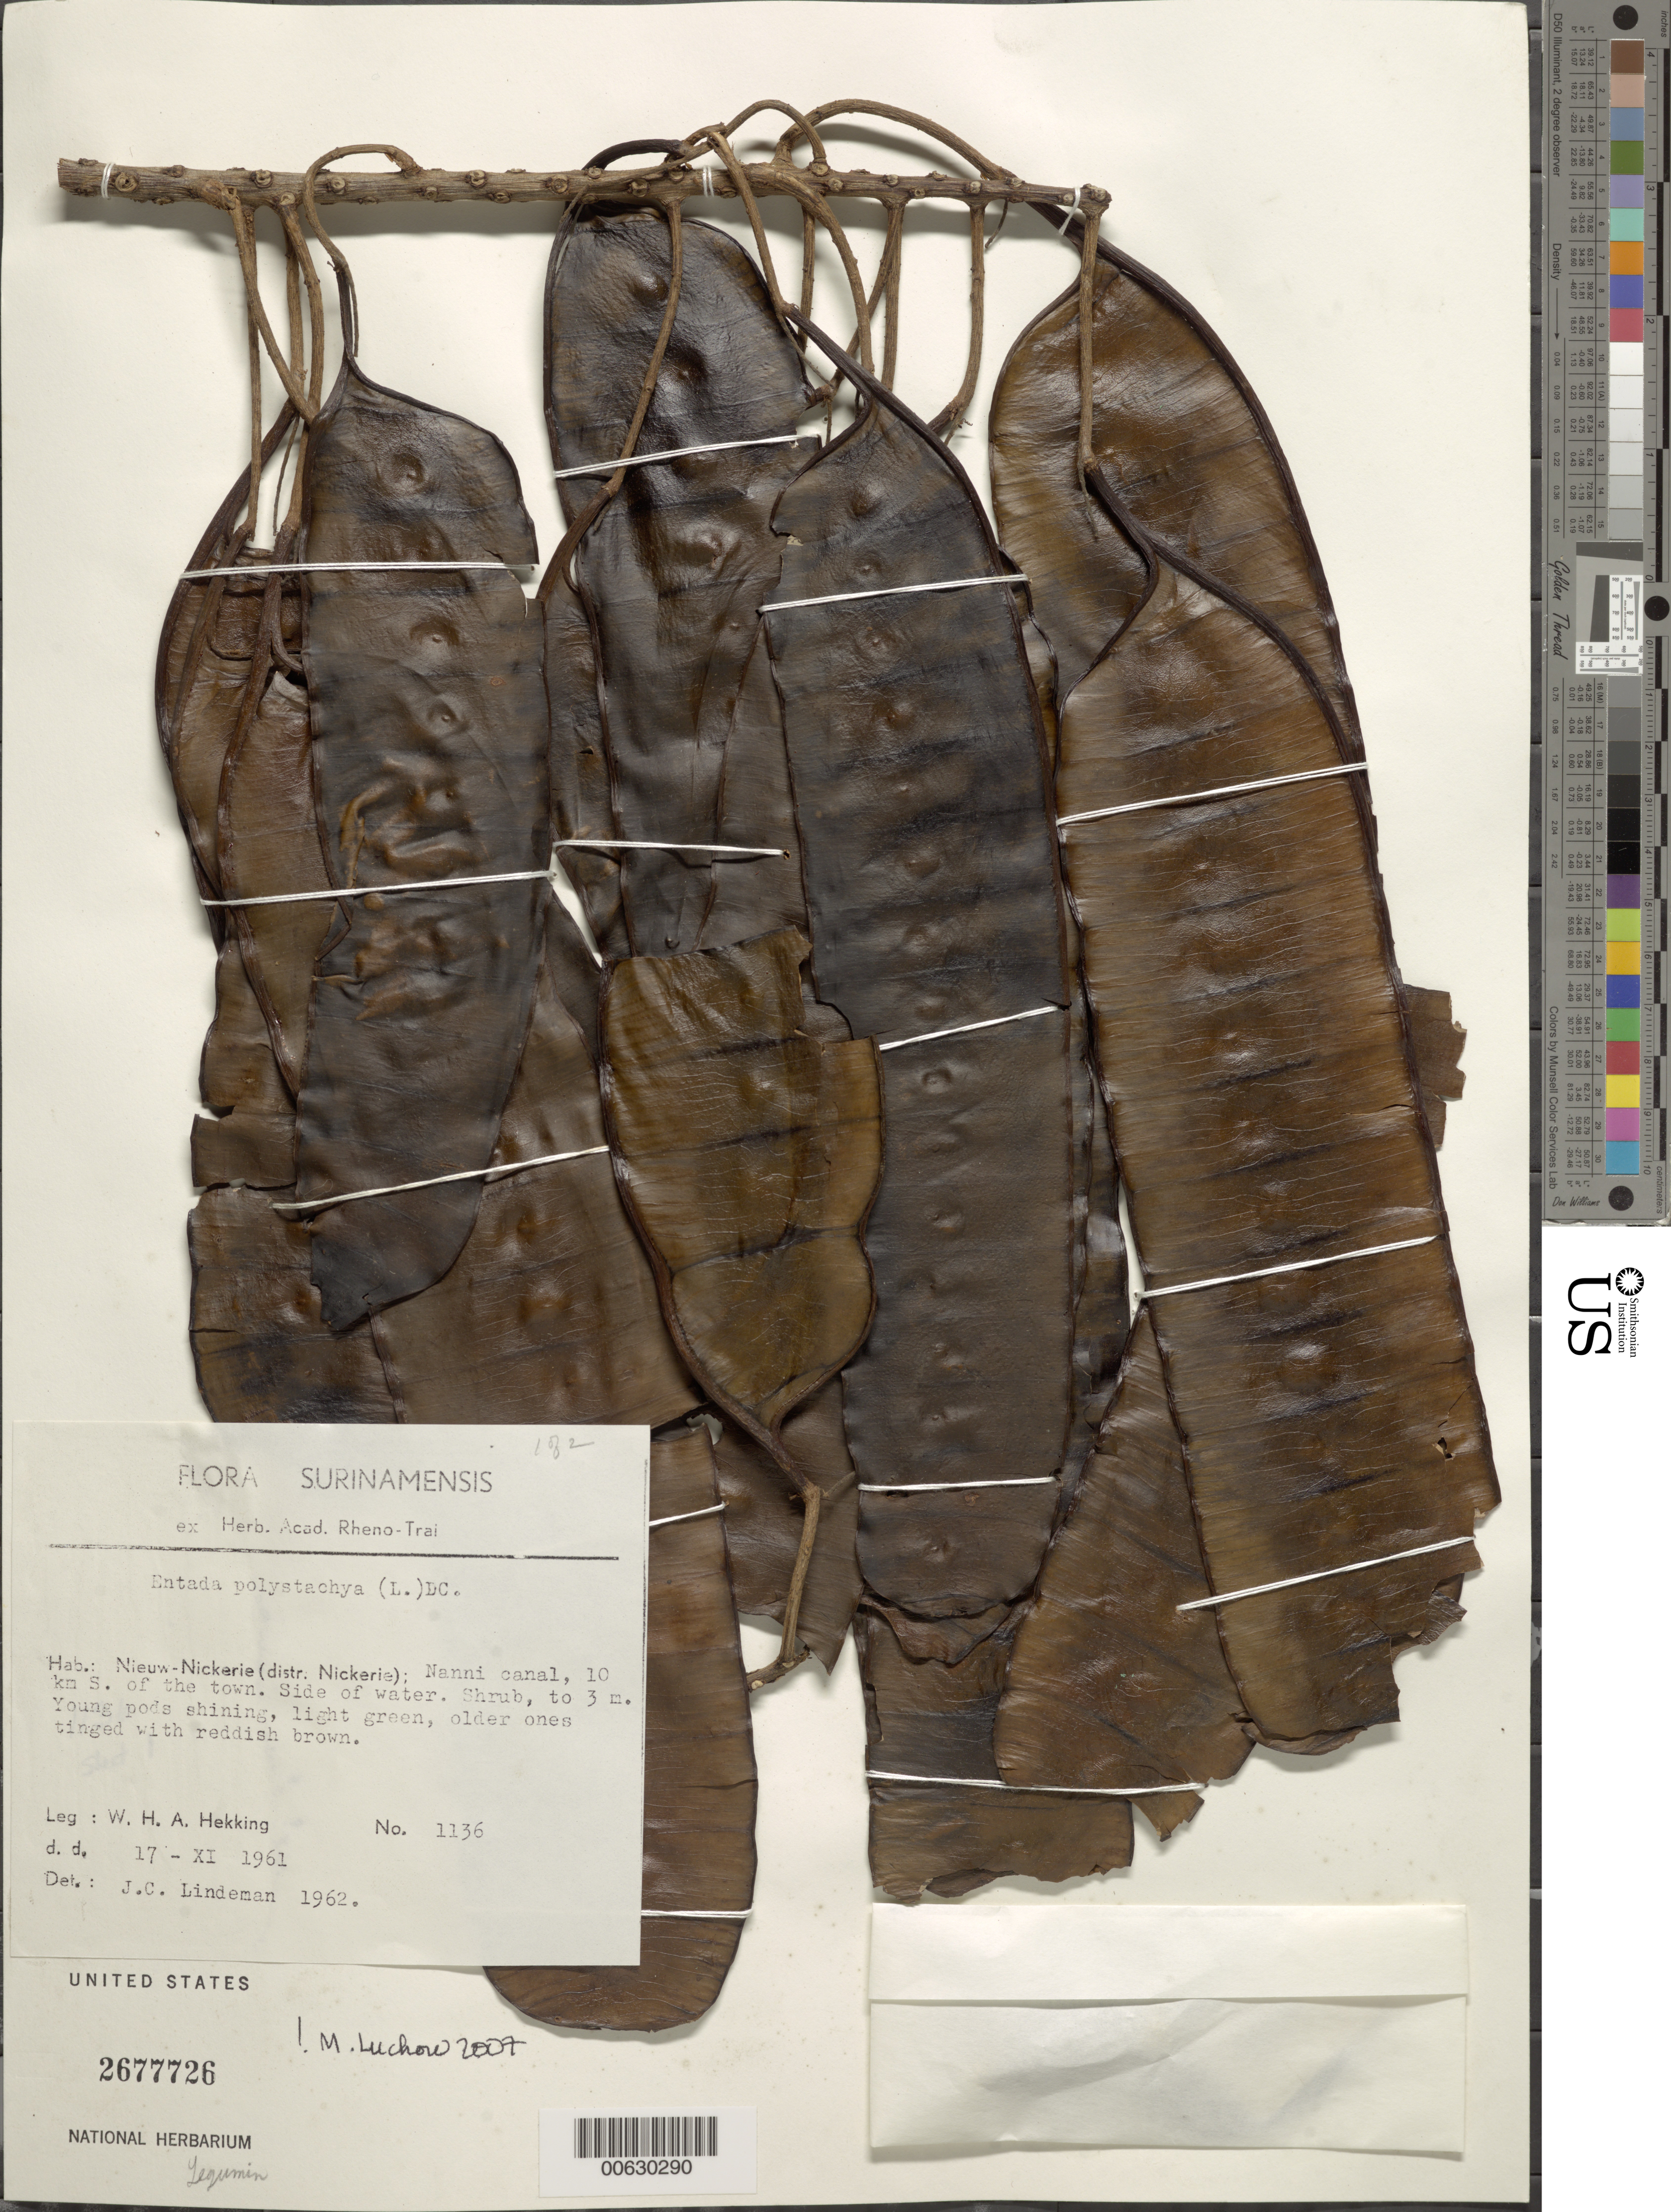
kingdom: Plantae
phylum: Tracheophyta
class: Magnoliopsida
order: Fabales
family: Fabaceae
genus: Entada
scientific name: Entada polystachya var. polystachya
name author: (L.) DC.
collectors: W. H. A. Hekking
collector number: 1136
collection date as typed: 17-Nov-61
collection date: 1961-11-17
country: Suriname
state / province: Nickerie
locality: Nickerie Dist., Nanni canal, 10 km S of town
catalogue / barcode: US 2677726